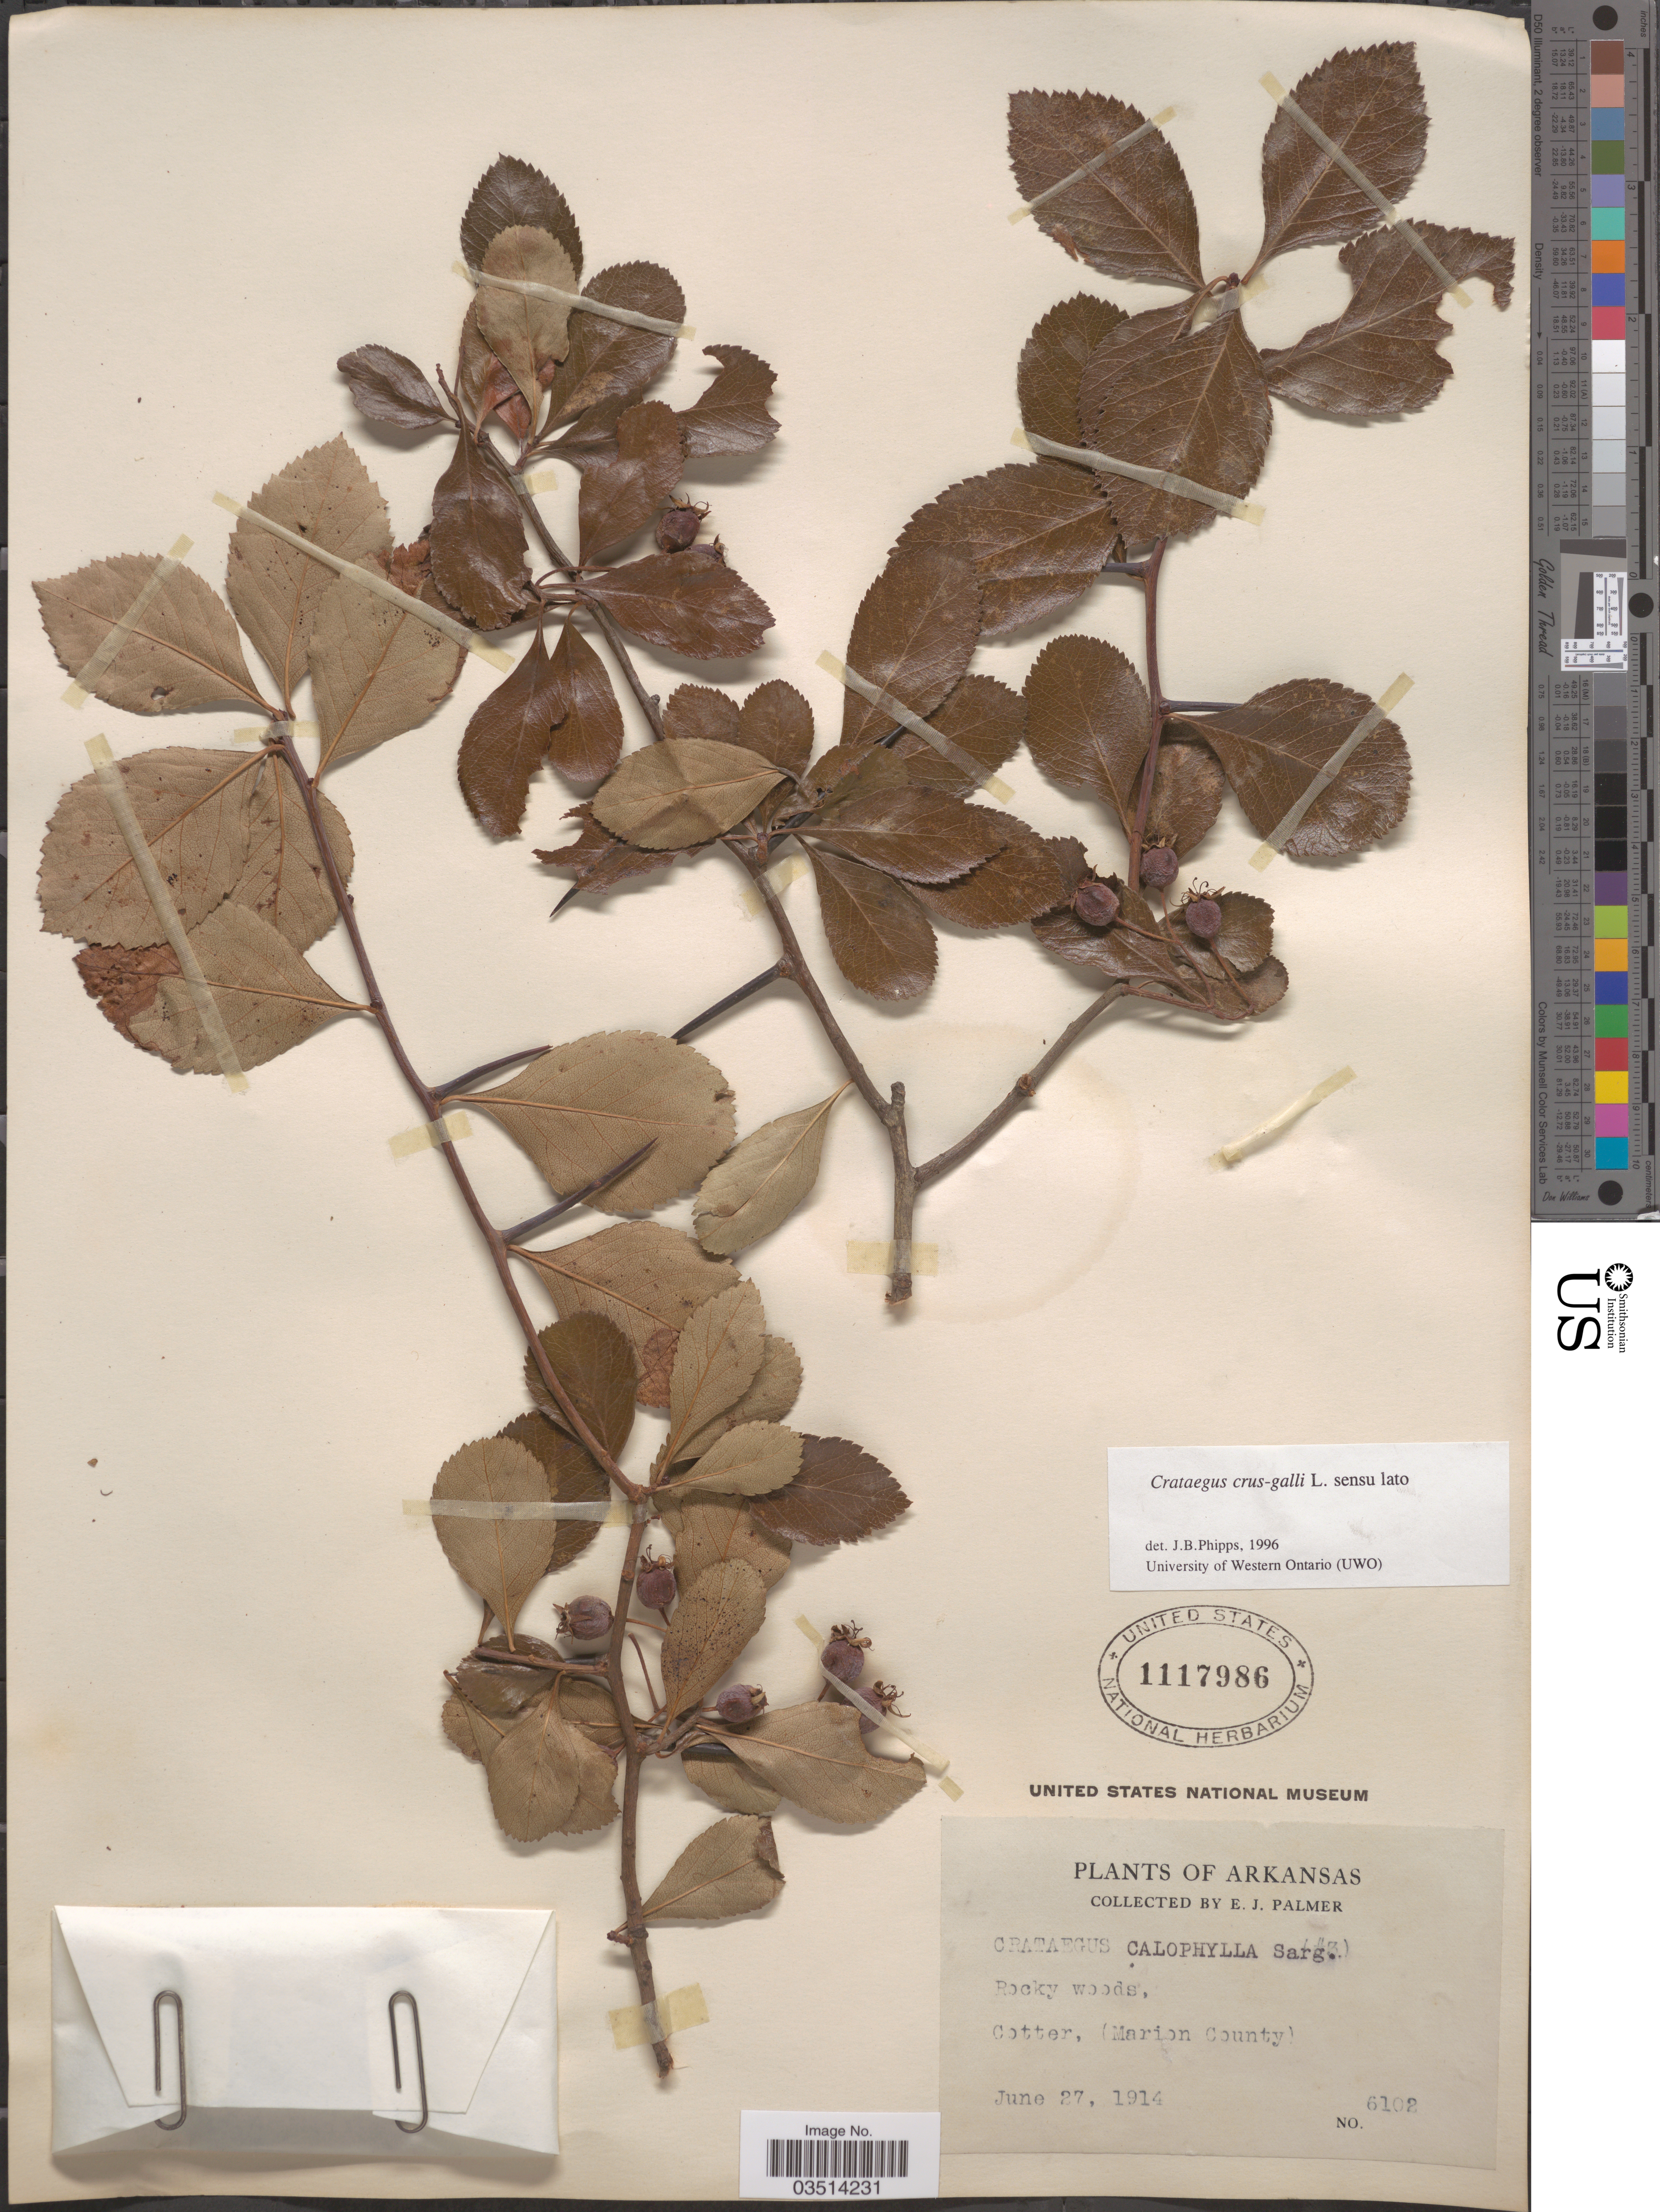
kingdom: Plantae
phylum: Tracheophyta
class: Magnoliopsida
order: Rosales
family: Rosaceae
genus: Crataegus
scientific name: Crataegus crus-galli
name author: L.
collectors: E. J. Palmer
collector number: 6102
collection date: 1914-06-27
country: United States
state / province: Arkansas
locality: Cotter, (Marion County).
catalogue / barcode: US 1117986